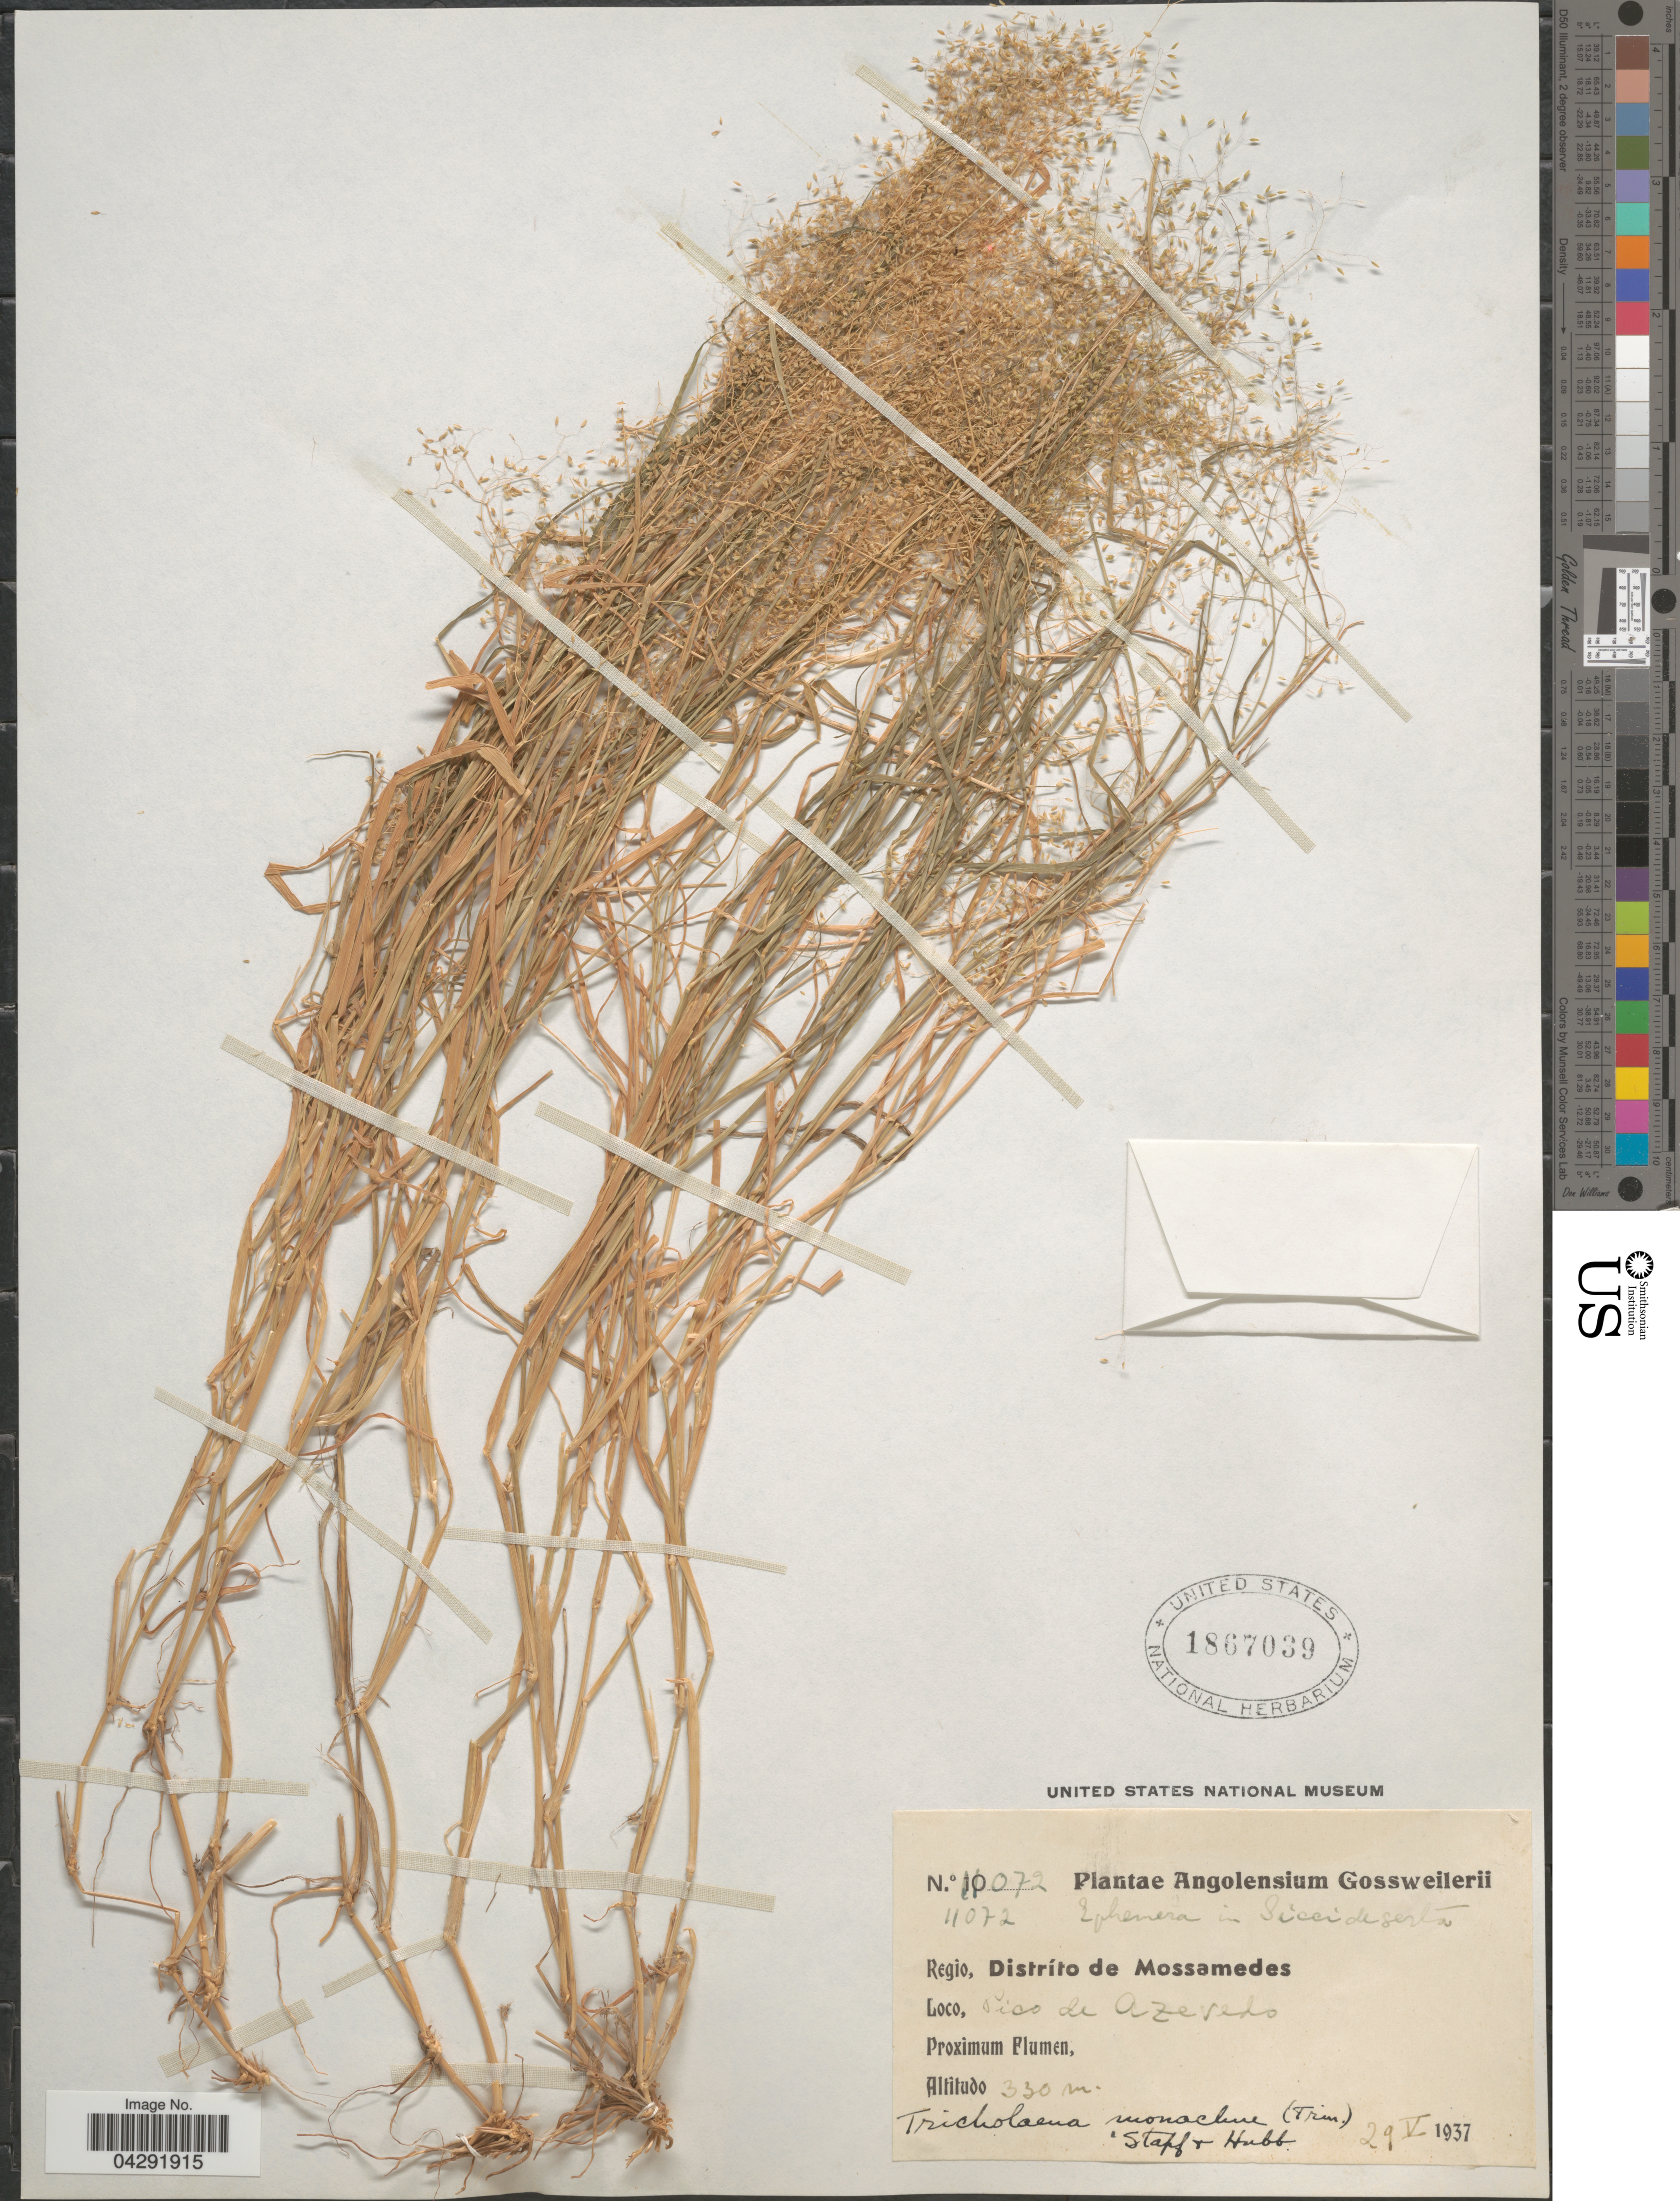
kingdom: Plantae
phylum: Tracheophyta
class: Liliopsida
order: Poales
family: Poaceae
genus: Tricholaena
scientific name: Tricholaena monachne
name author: (Trin.) Stapf & C.E. Hubb.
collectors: -. Gossweiler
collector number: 11072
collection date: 1937-05-29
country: Angola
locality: Angolensium. Regio, Distríto de Mossamedes. Pico de Azevedo.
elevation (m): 330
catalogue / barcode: US 1867039